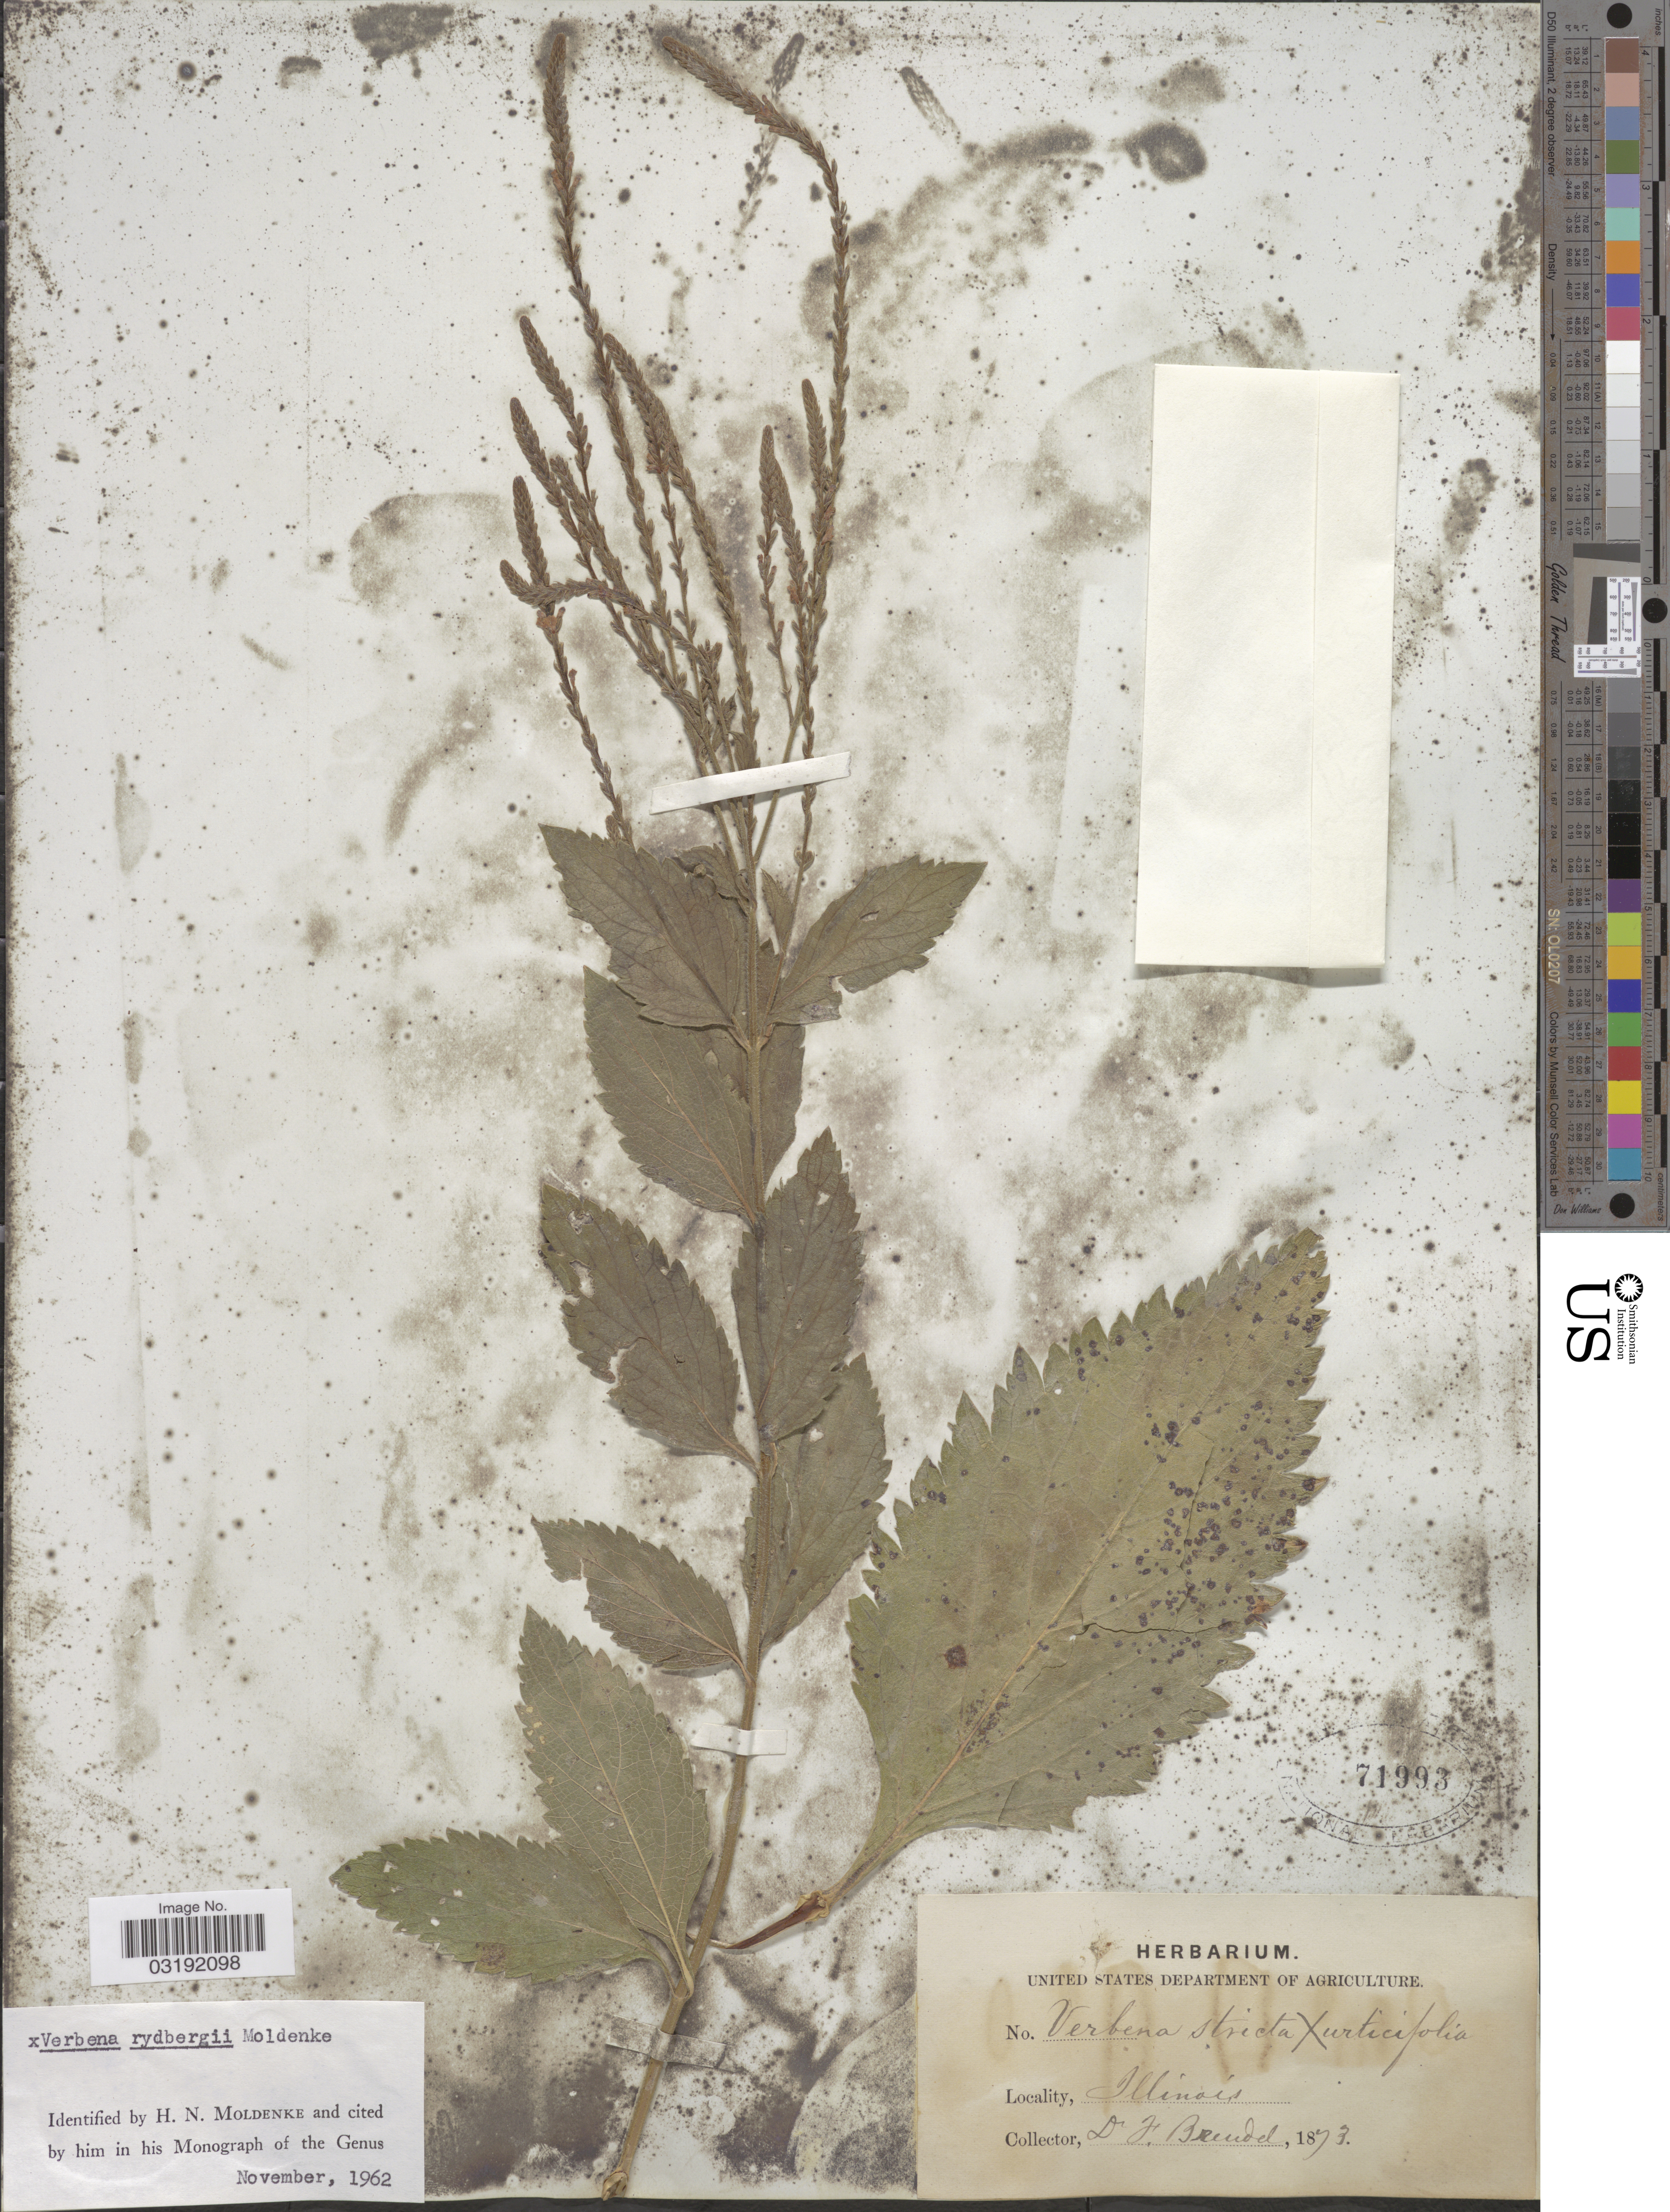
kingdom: Plantae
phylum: Tracheophyta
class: Magnoliopsida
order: Lamiales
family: Verbenaceae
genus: Verbena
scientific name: Verbena rydbergii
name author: Moldenke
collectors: J. Brendel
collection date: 1873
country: United States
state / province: Illinois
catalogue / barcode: US 71993